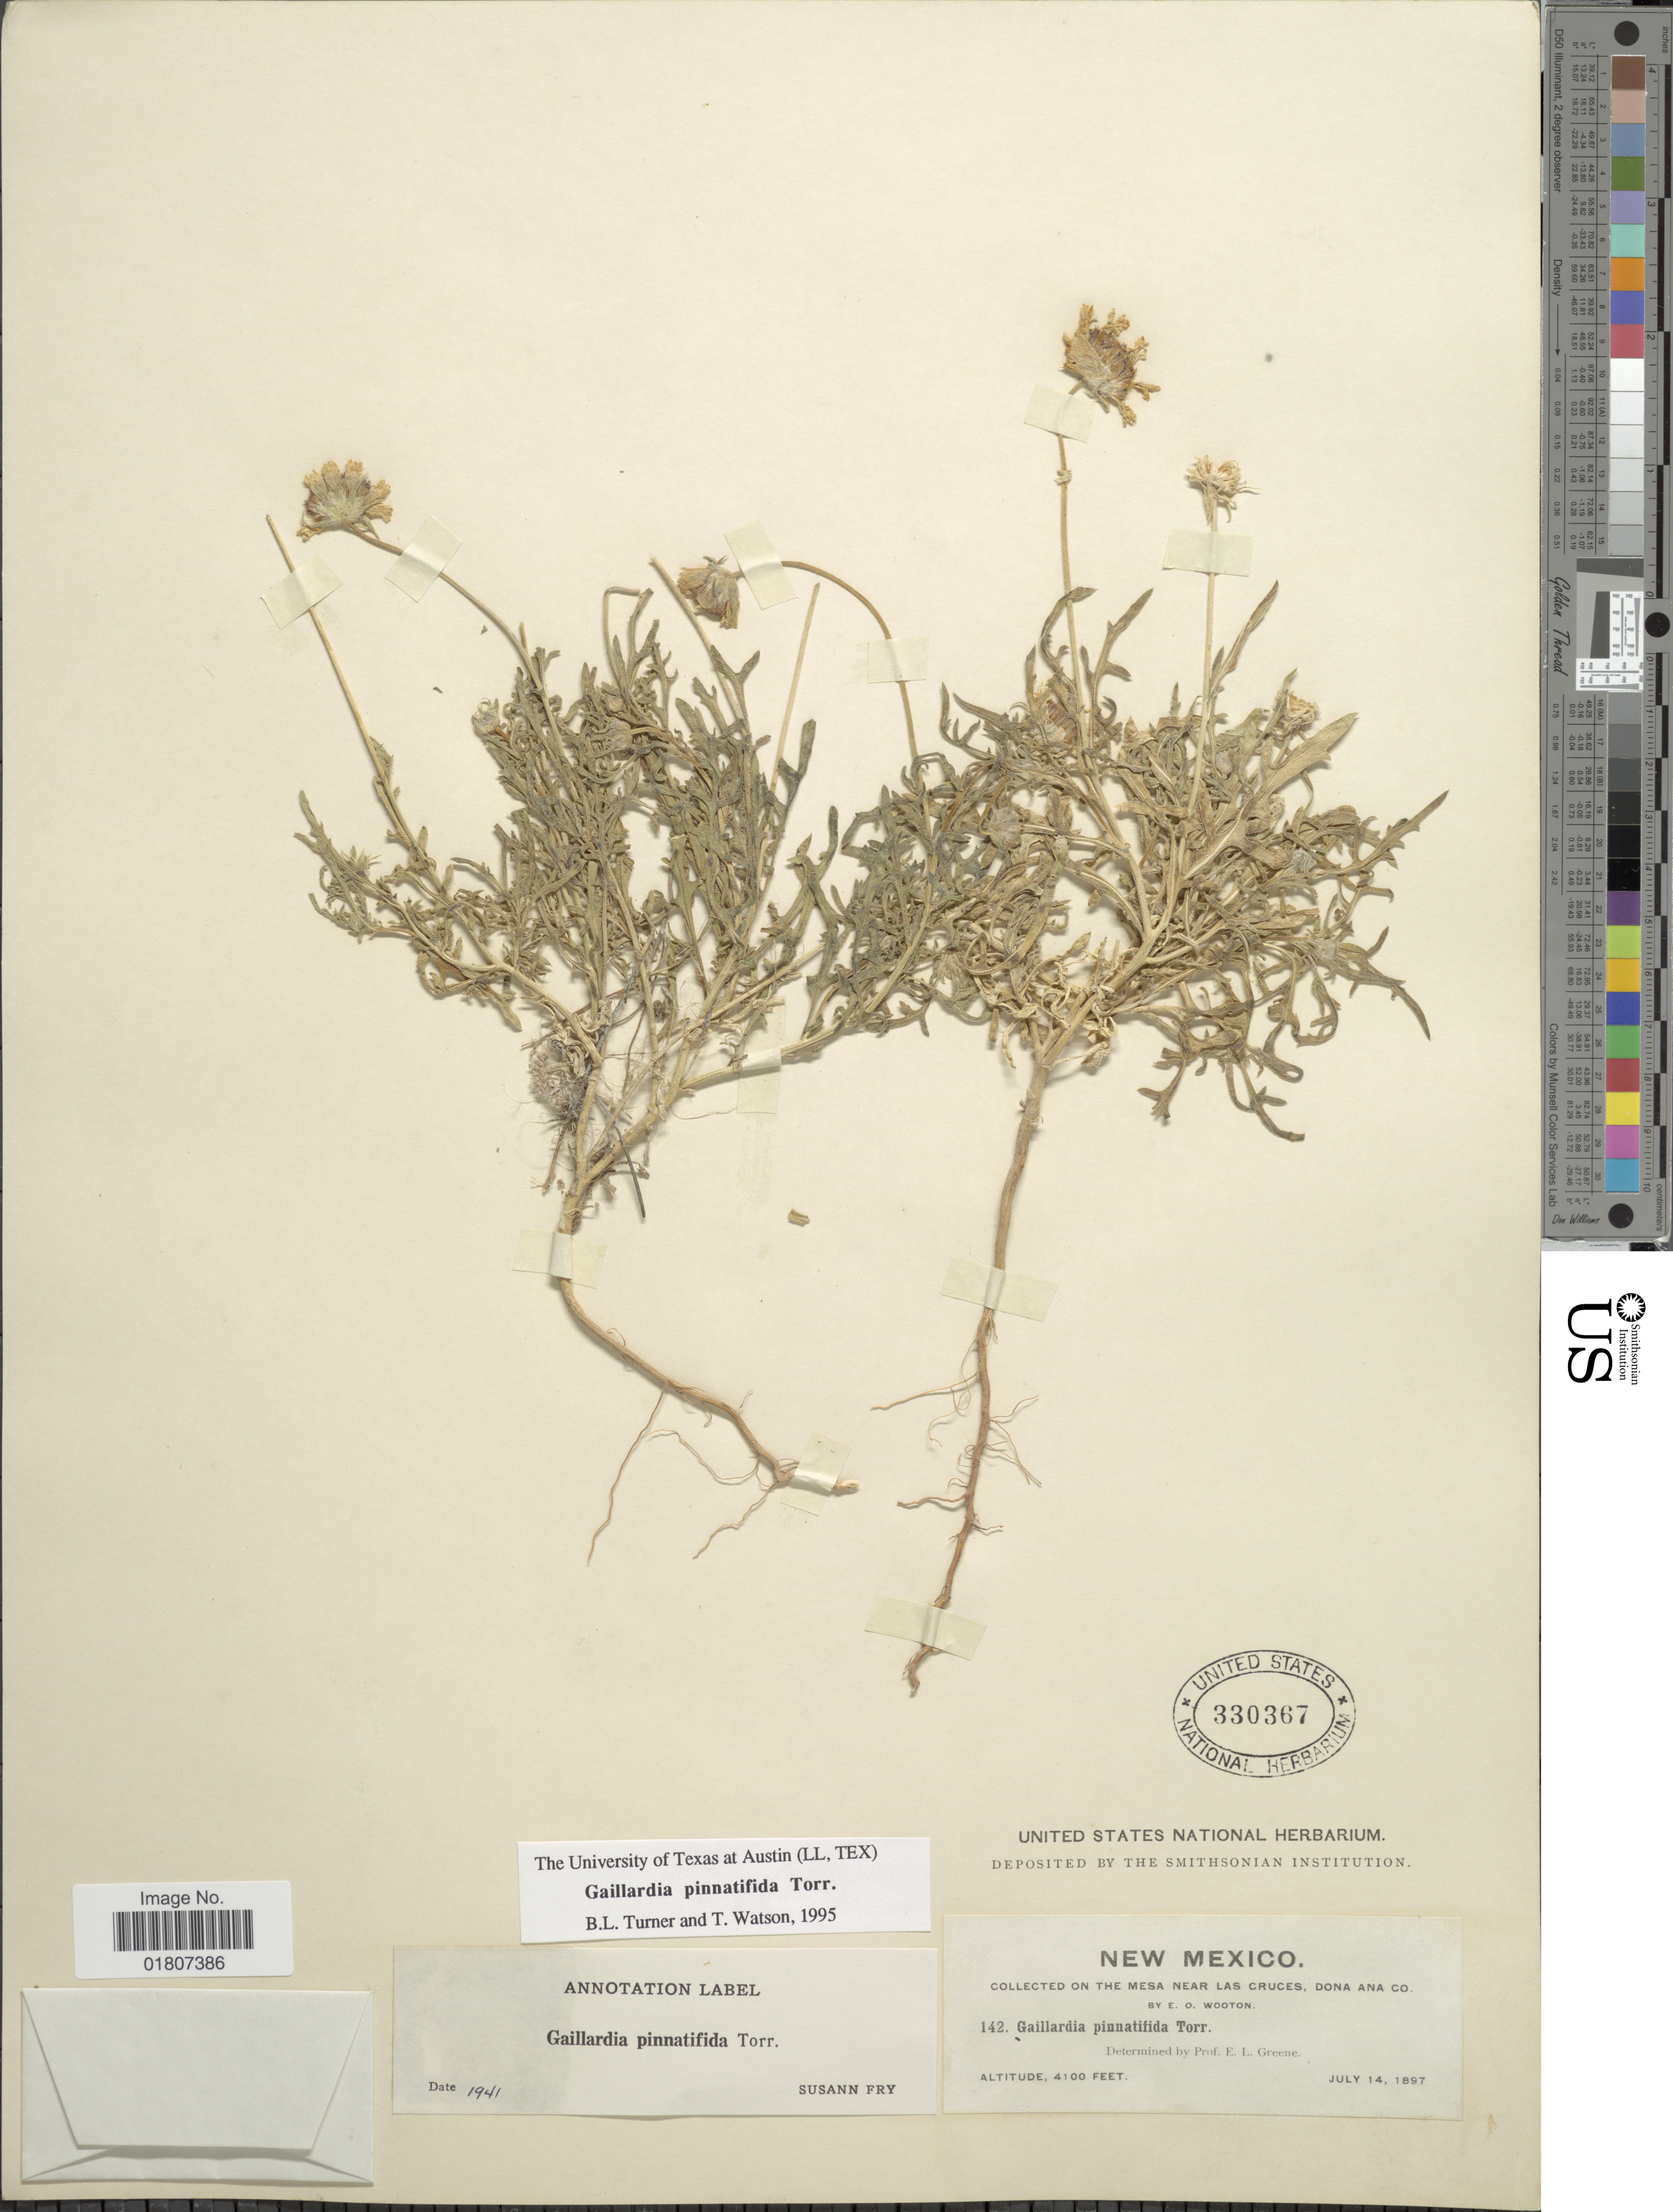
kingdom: Plantae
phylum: Tracheophyta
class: Magnoliopsida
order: Asterales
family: Asteraceae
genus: Gaillardia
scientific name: Gaillardia pinnatifida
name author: Torr.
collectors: E. O. Wooton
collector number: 142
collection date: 1897-07-14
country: United States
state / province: New Mexico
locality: The Mesa near Las Cruces, Dona Ana Co.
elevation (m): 1250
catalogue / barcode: US 330367